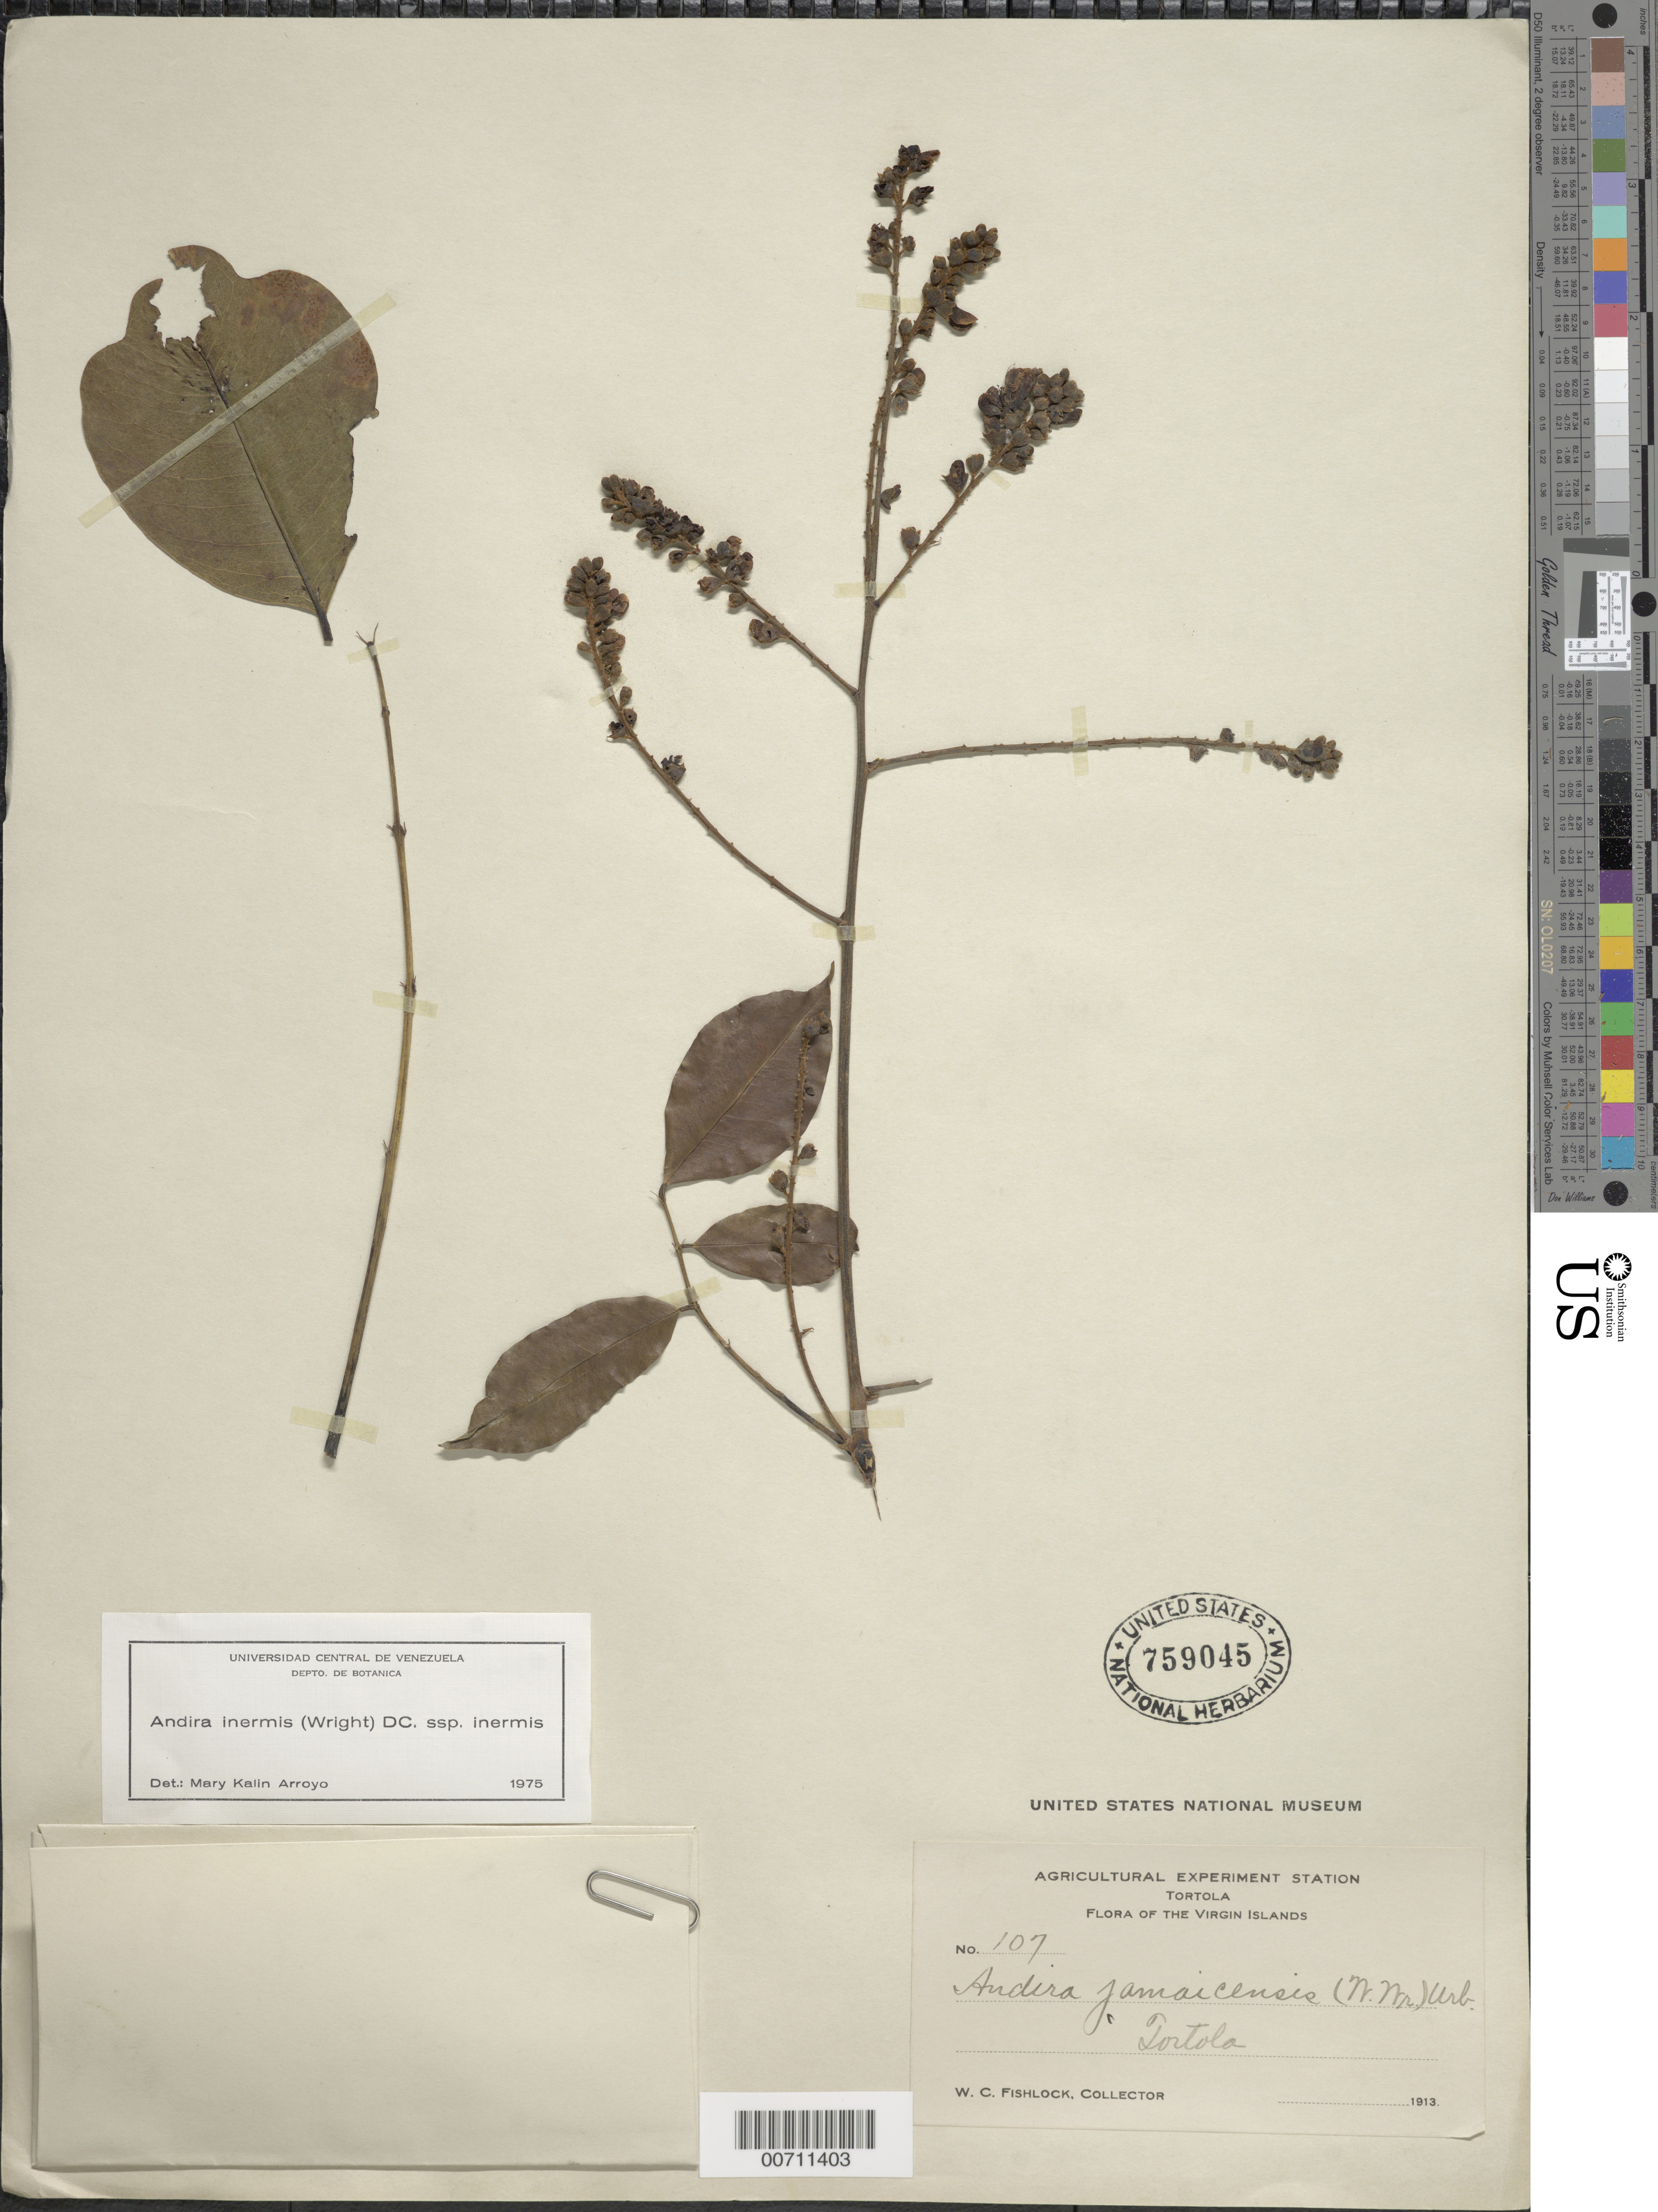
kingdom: Plantae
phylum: Tracheophyta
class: Magnoliopsida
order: Fabales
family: Fabaceae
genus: Andira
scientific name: Andira inermis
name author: (W. Wright) Kunth ex DC.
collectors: W. Fishlock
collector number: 107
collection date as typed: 1913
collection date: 1913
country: British Virgin Islands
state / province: Tortola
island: Tortola Island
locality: Tortola Agricultural Exp. Station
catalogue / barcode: US 759045